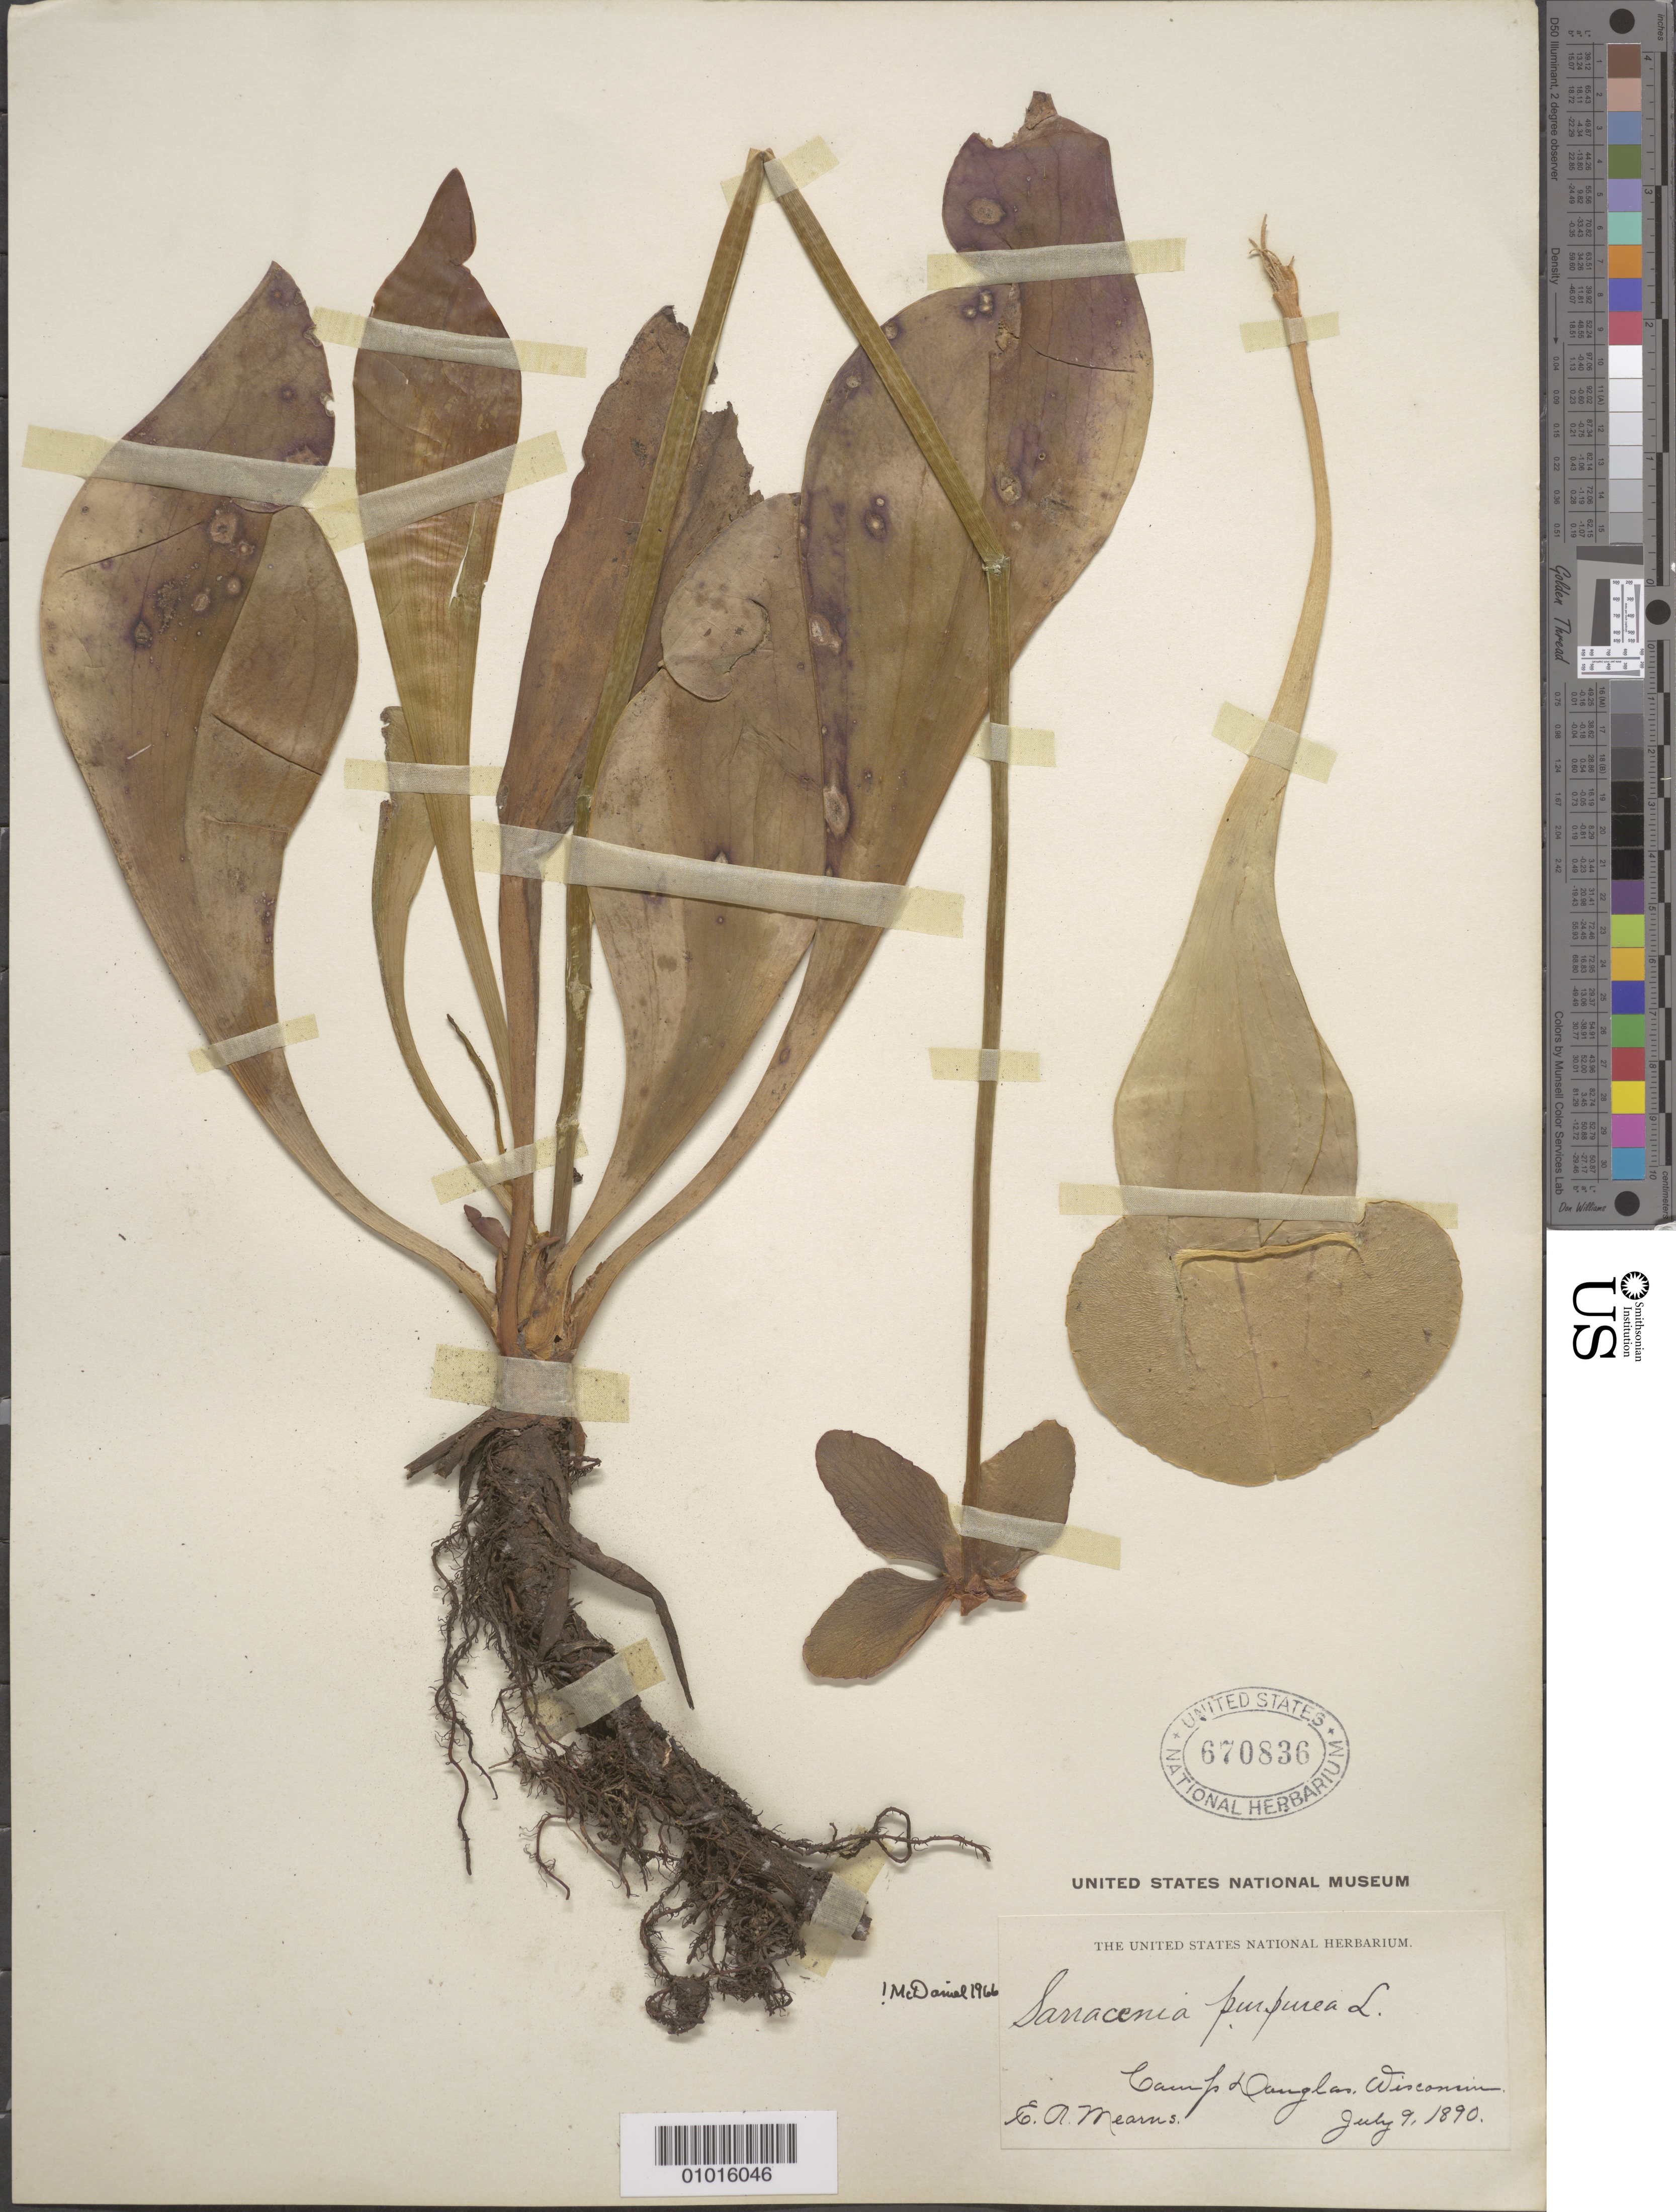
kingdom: Plantae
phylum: Tracheophyta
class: Magnoliopsida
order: Ericales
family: Sarraceniaceae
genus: Sarracenia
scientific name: Sarracenia purpurea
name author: L.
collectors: E. A. Mearns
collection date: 1890-07-09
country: United States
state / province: Wisconsin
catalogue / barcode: US 670836